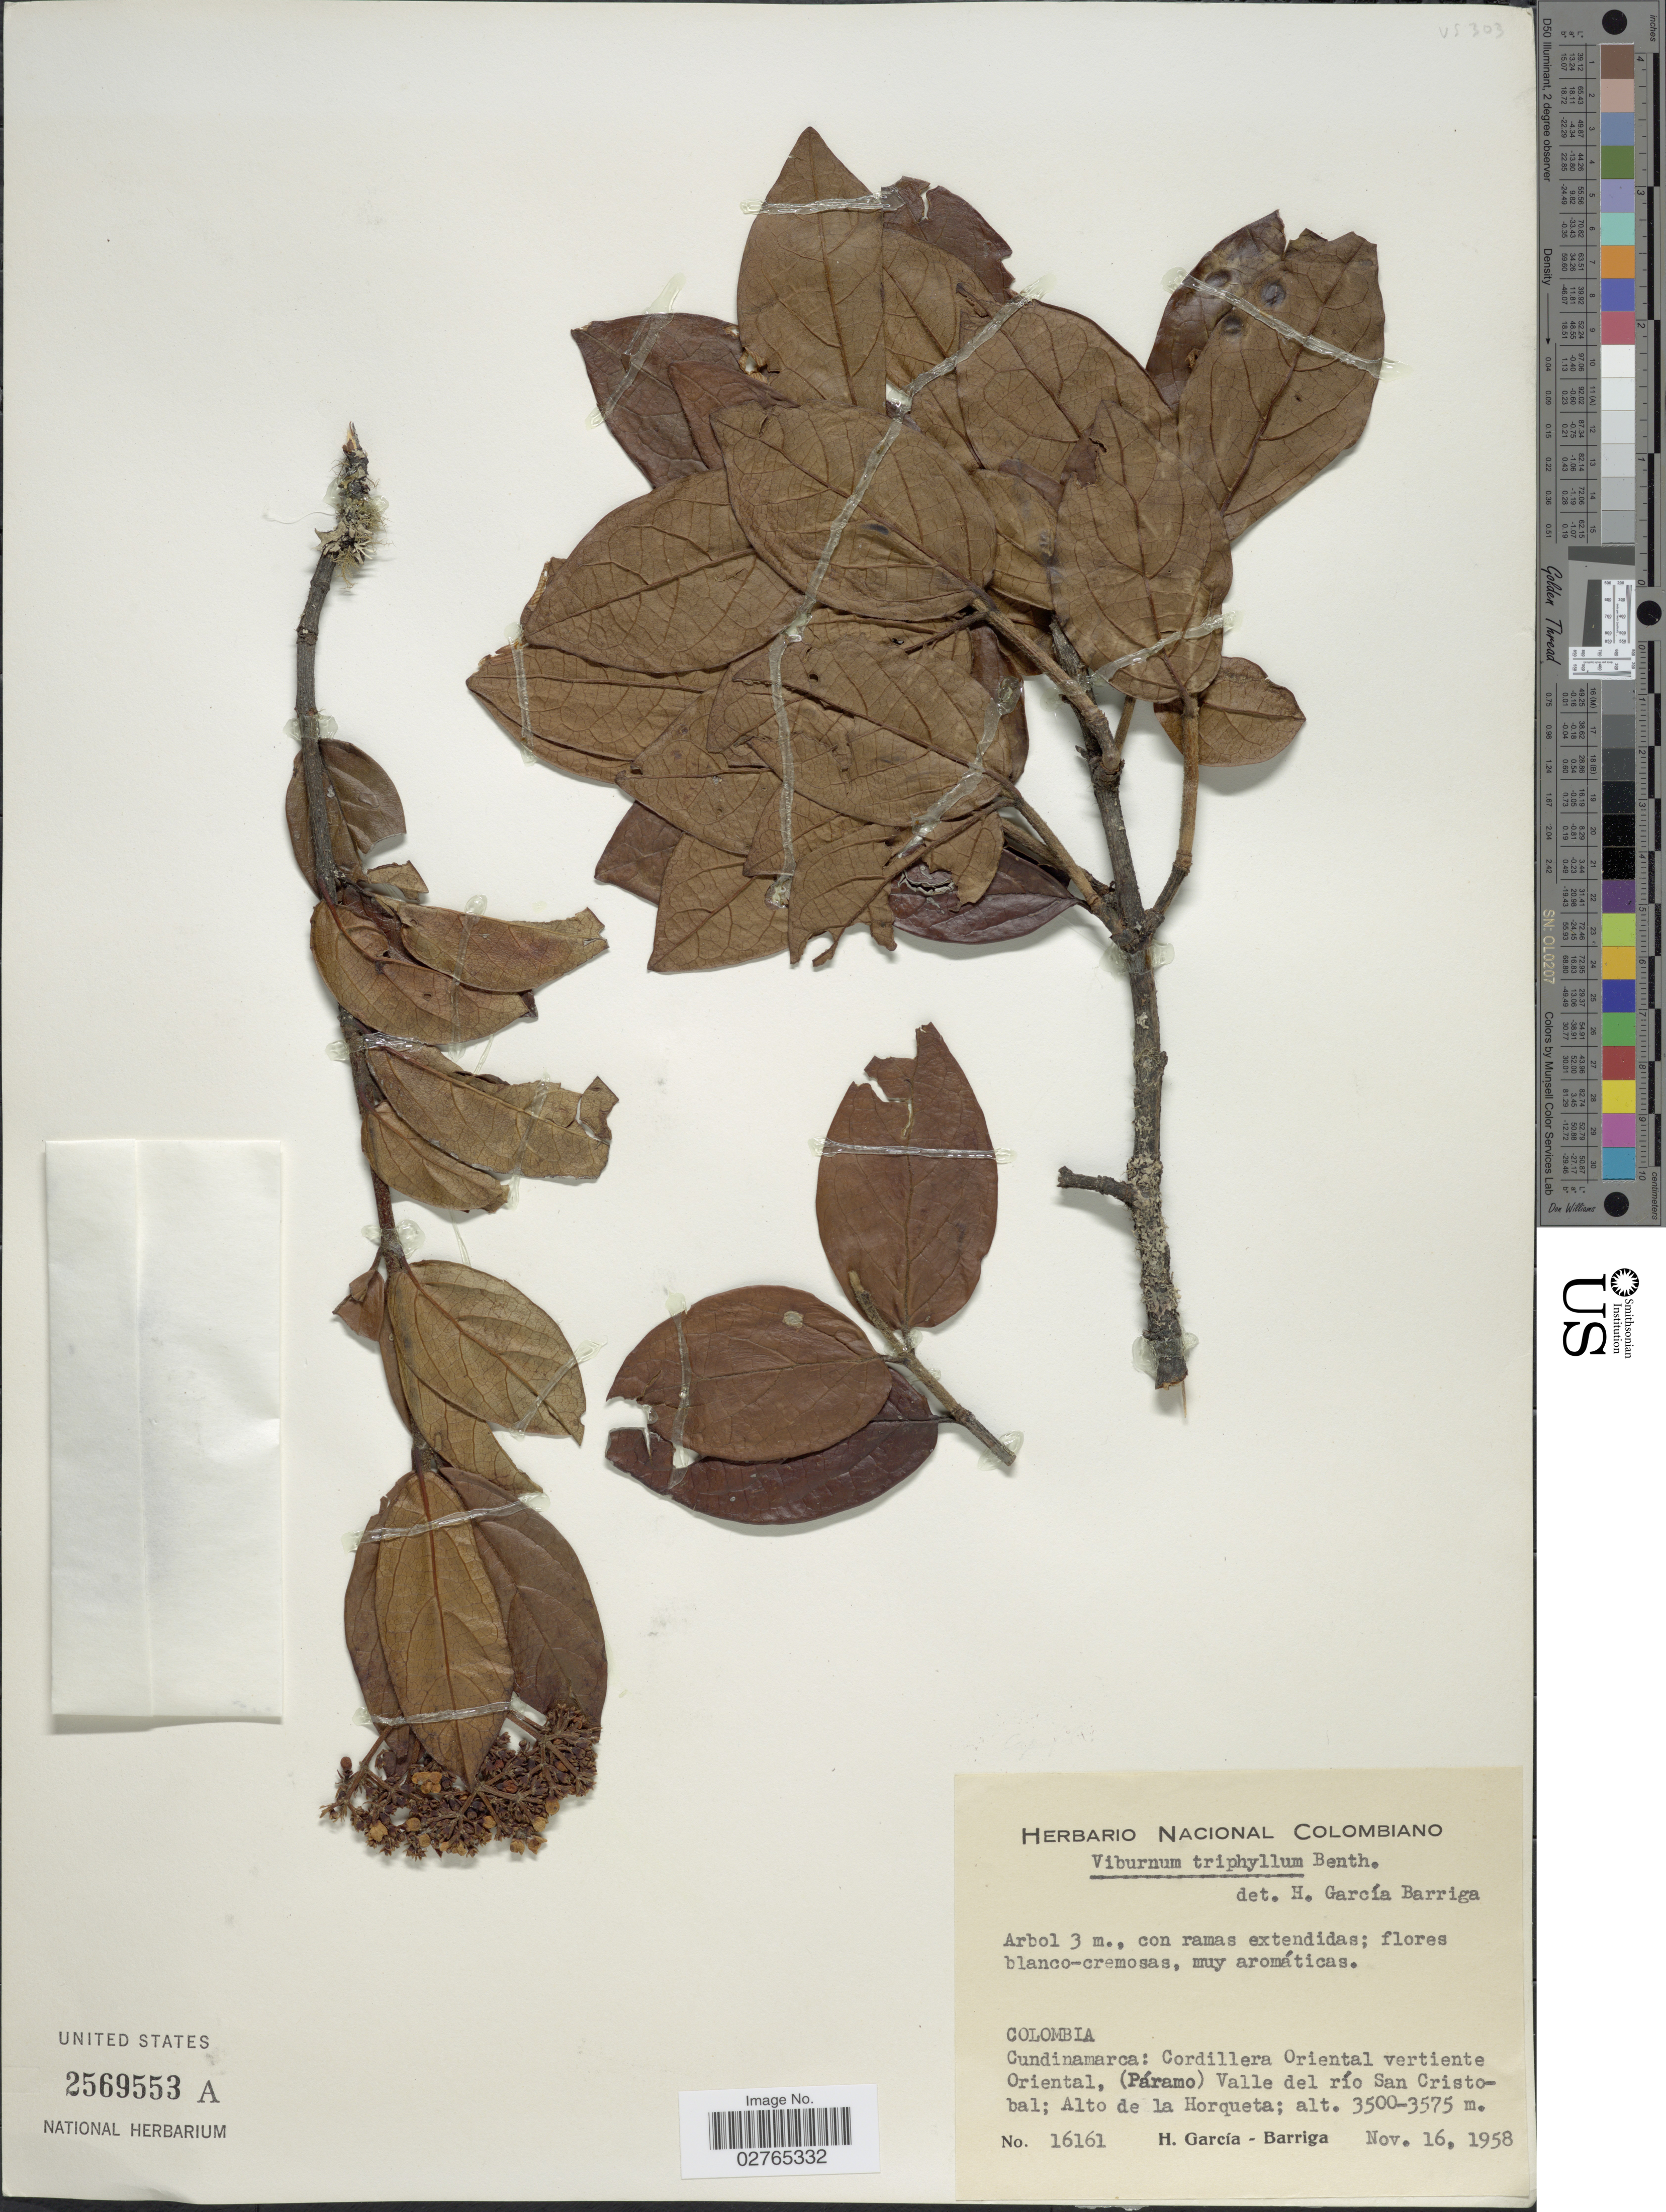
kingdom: Plantae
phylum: Tracheophyta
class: Magnoliopsida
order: Dipsacales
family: Viburnaceae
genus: Viburnum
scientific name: Viburnum triphyllum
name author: Benth.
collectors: H. García Barriga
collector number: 16161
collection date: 1958-11-16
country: Colombia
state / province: Cundinamarca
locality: Cordillera Oriental vertiente Oriental, (Páramo) Valle del río San Cristobal; Alto de la Horqueta..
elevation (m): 3500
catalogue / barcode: US 2569553A